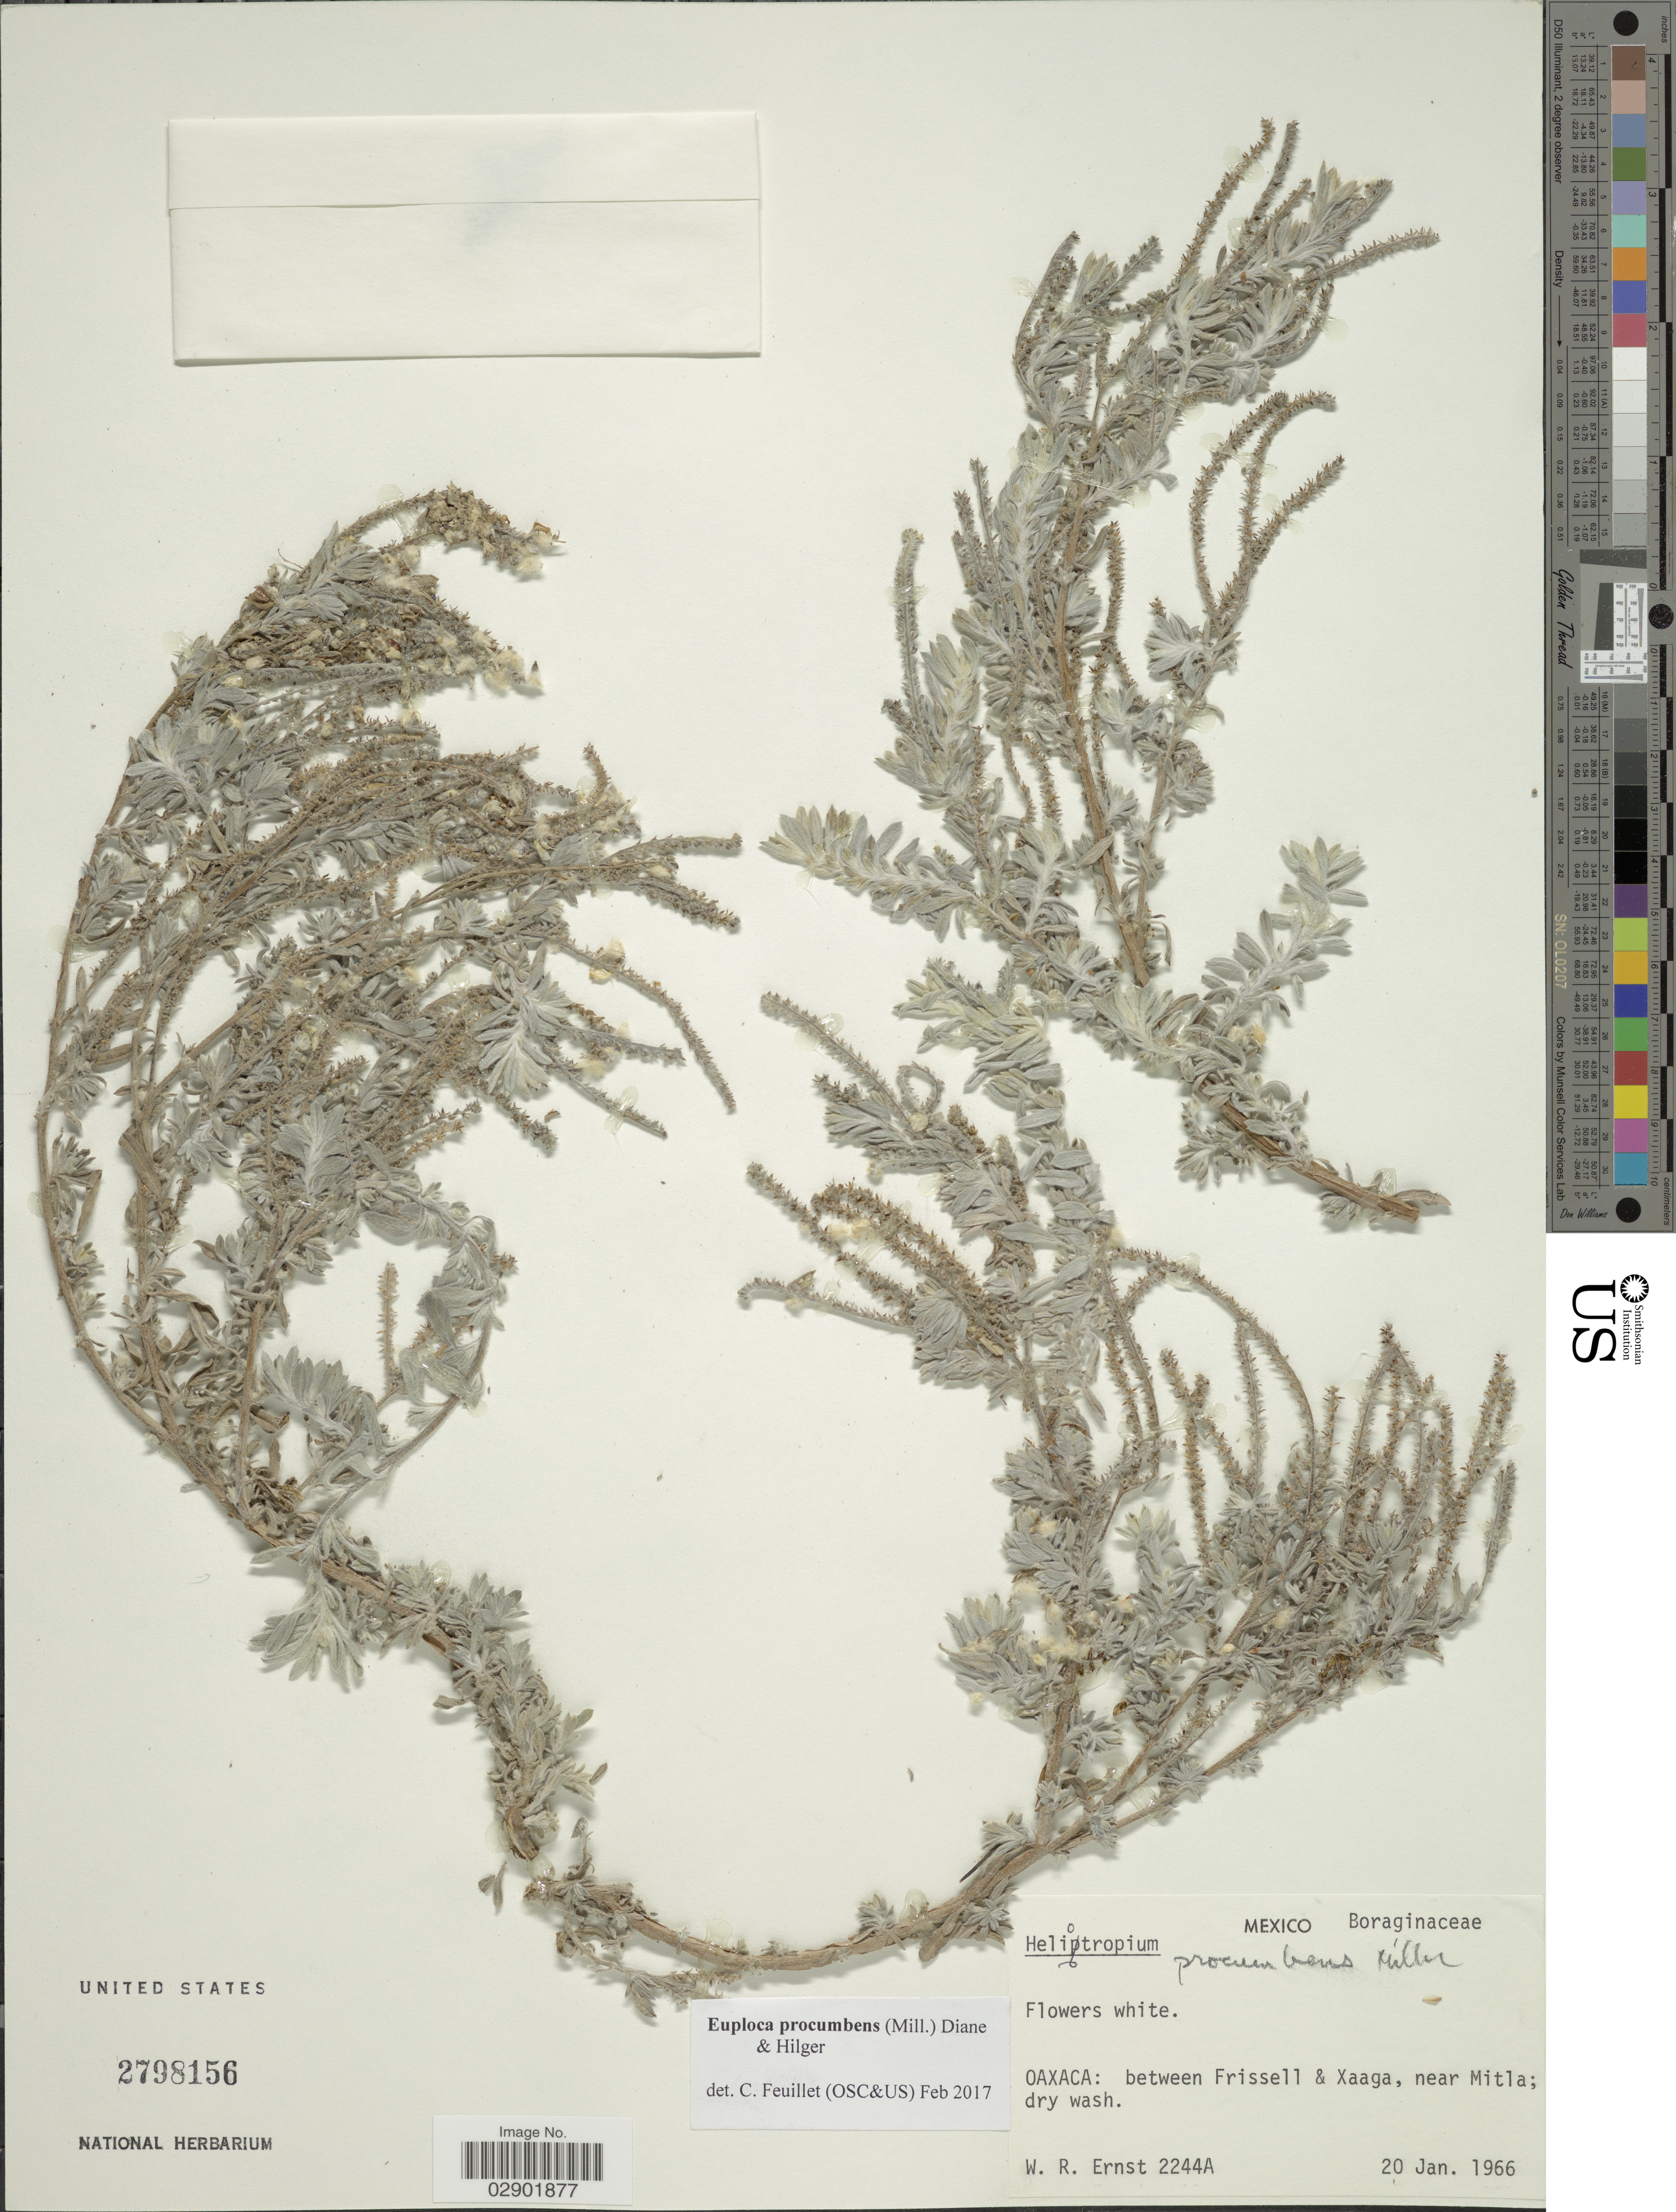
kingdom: Plantae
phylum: Tracheophyta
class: Magnoliopsida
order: Boraginales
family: Heliotropiaceae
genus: Euploca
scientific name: Euploca procumbens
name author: (Mill.) Diane & Hilger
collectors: W. R. Ernst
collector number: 2244A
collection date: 1966-01-20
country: Mexico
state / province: Oaxaca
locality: Between Frissell & Xaaga, near Mitla.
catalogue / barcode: US 2798156